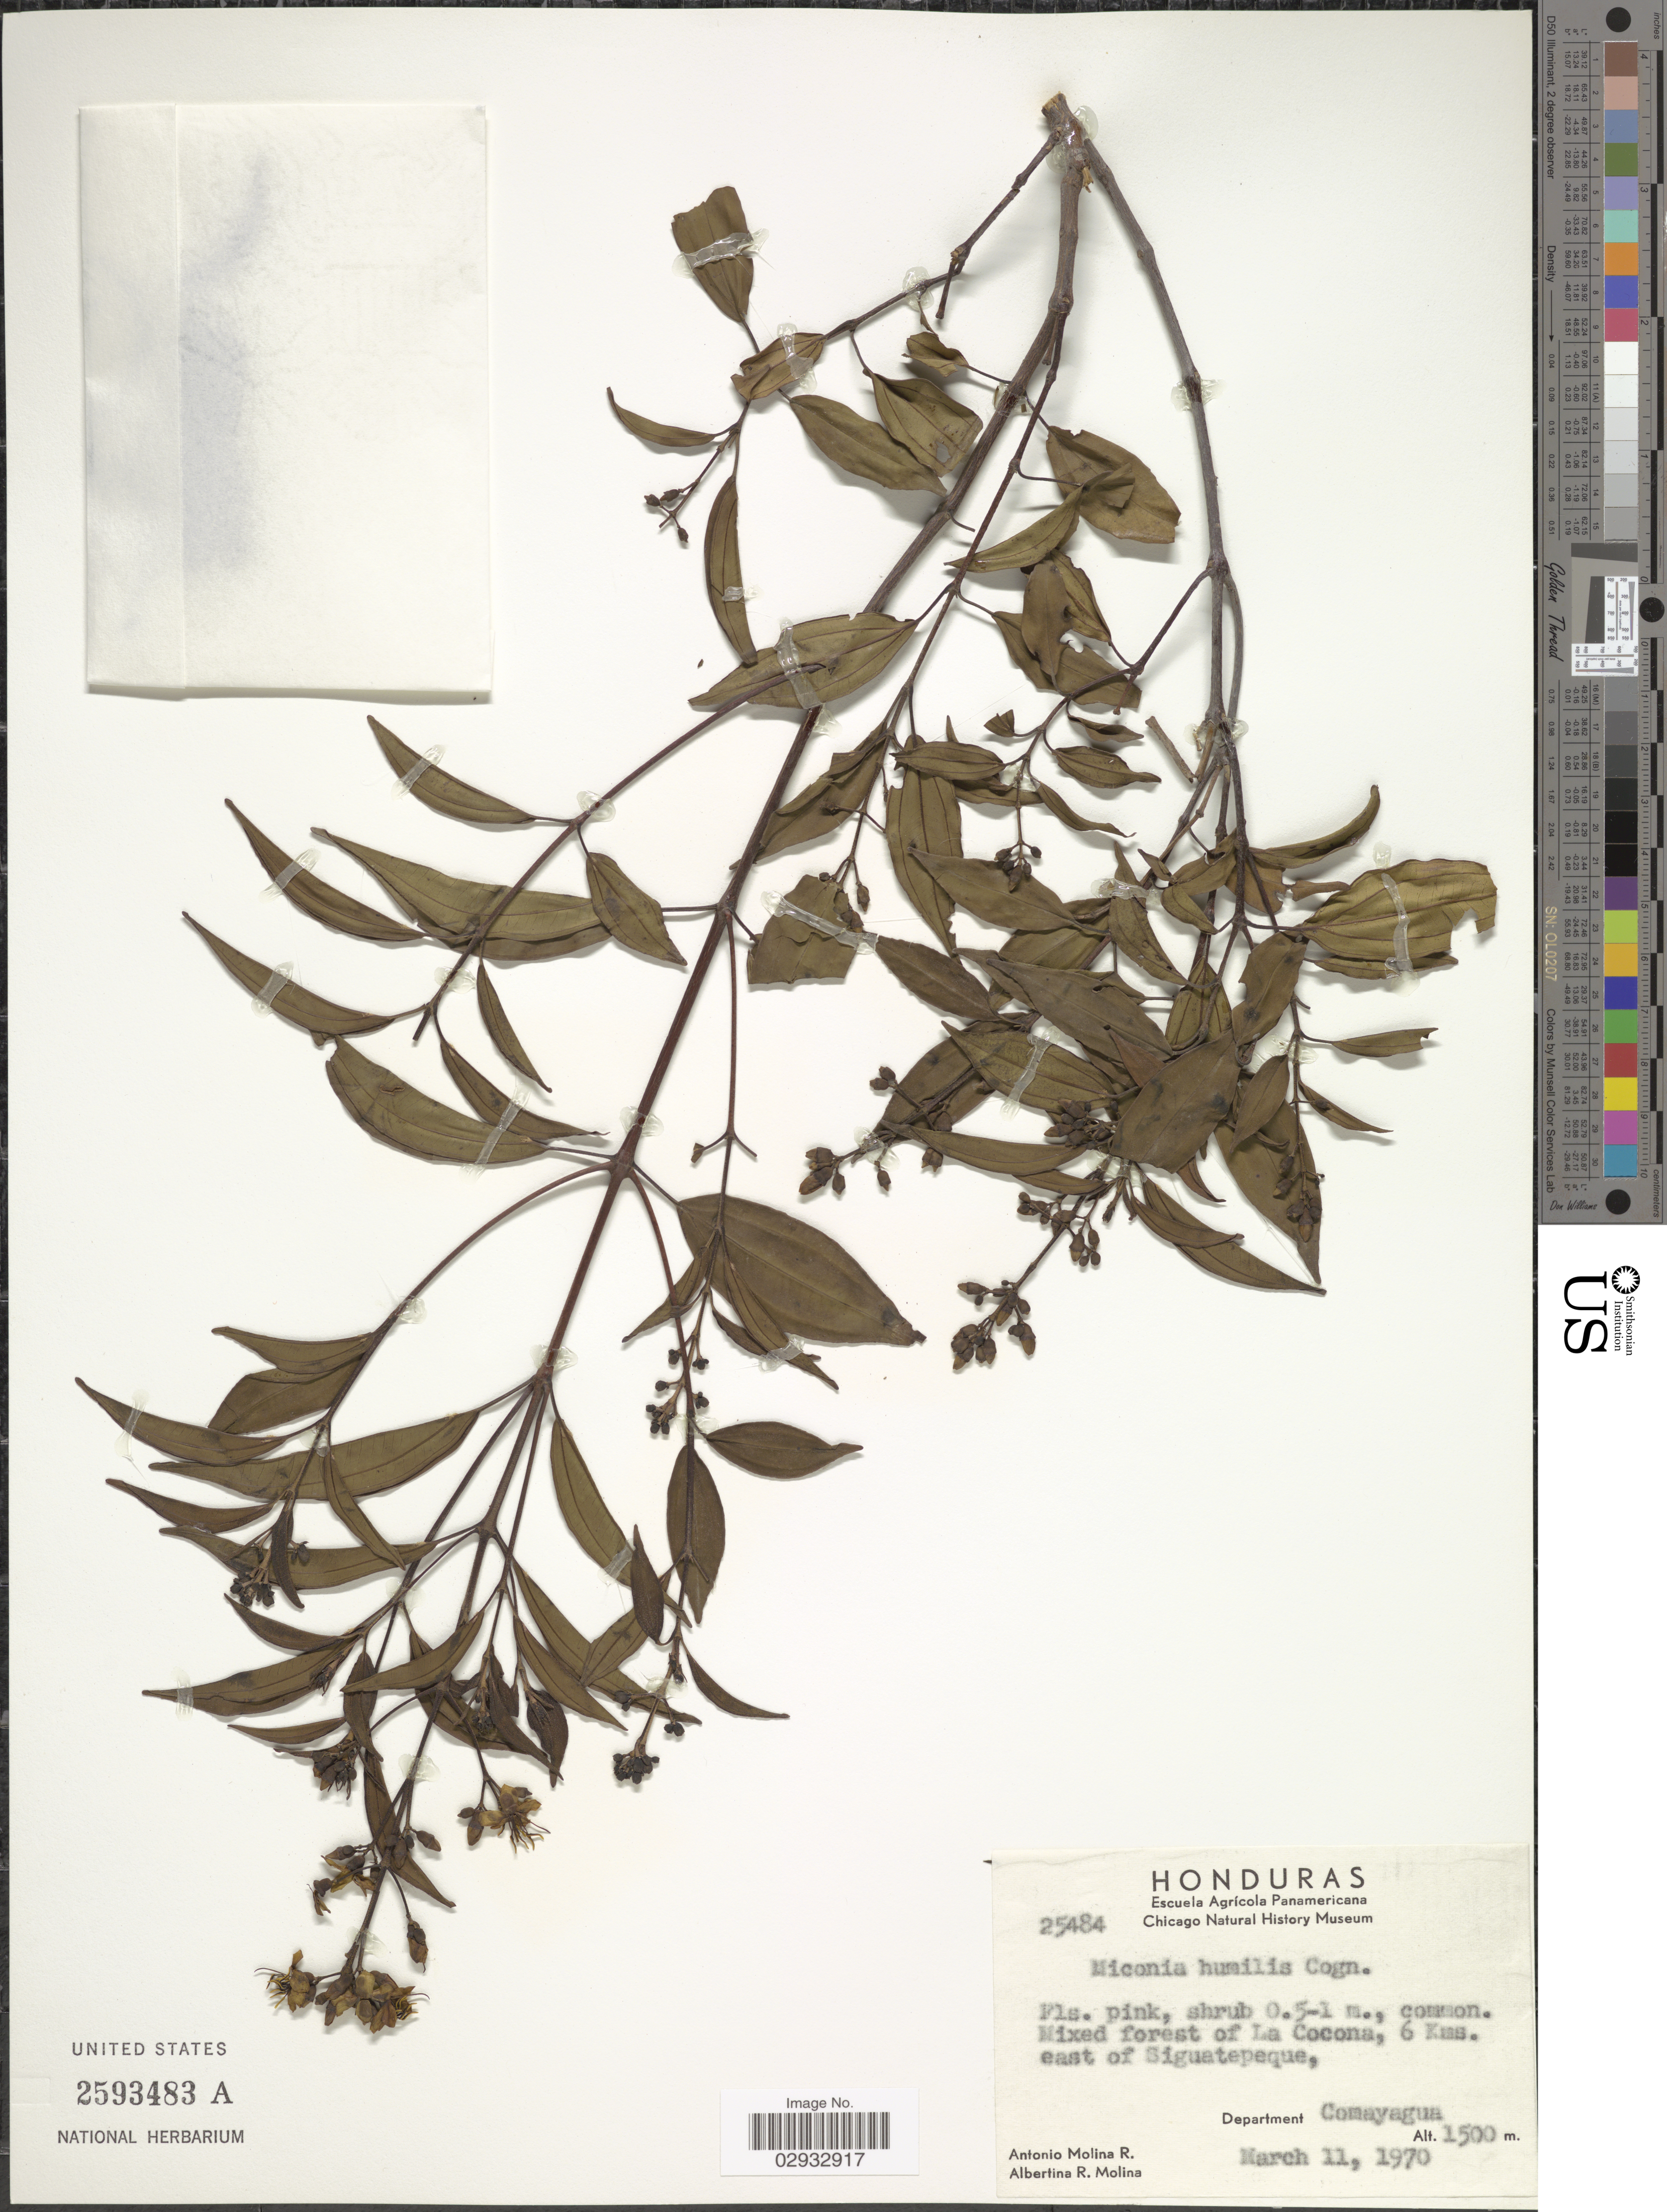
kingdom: Plantae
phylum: Tracheophyta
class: Magnoliopsida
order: Myrtales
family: Melastomataceae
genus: Miconia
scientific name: Miconia humilis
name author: Cogn.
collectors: A. Molina R. & A. R. Molina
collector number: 25484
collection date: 1970-03-11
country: Honduras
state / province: Comayagua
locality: Mixed forest of La Cocona, 6 Kms. east of Siguatepeque, Department Comayagua.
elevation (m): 1500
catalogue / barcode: US 2593483A